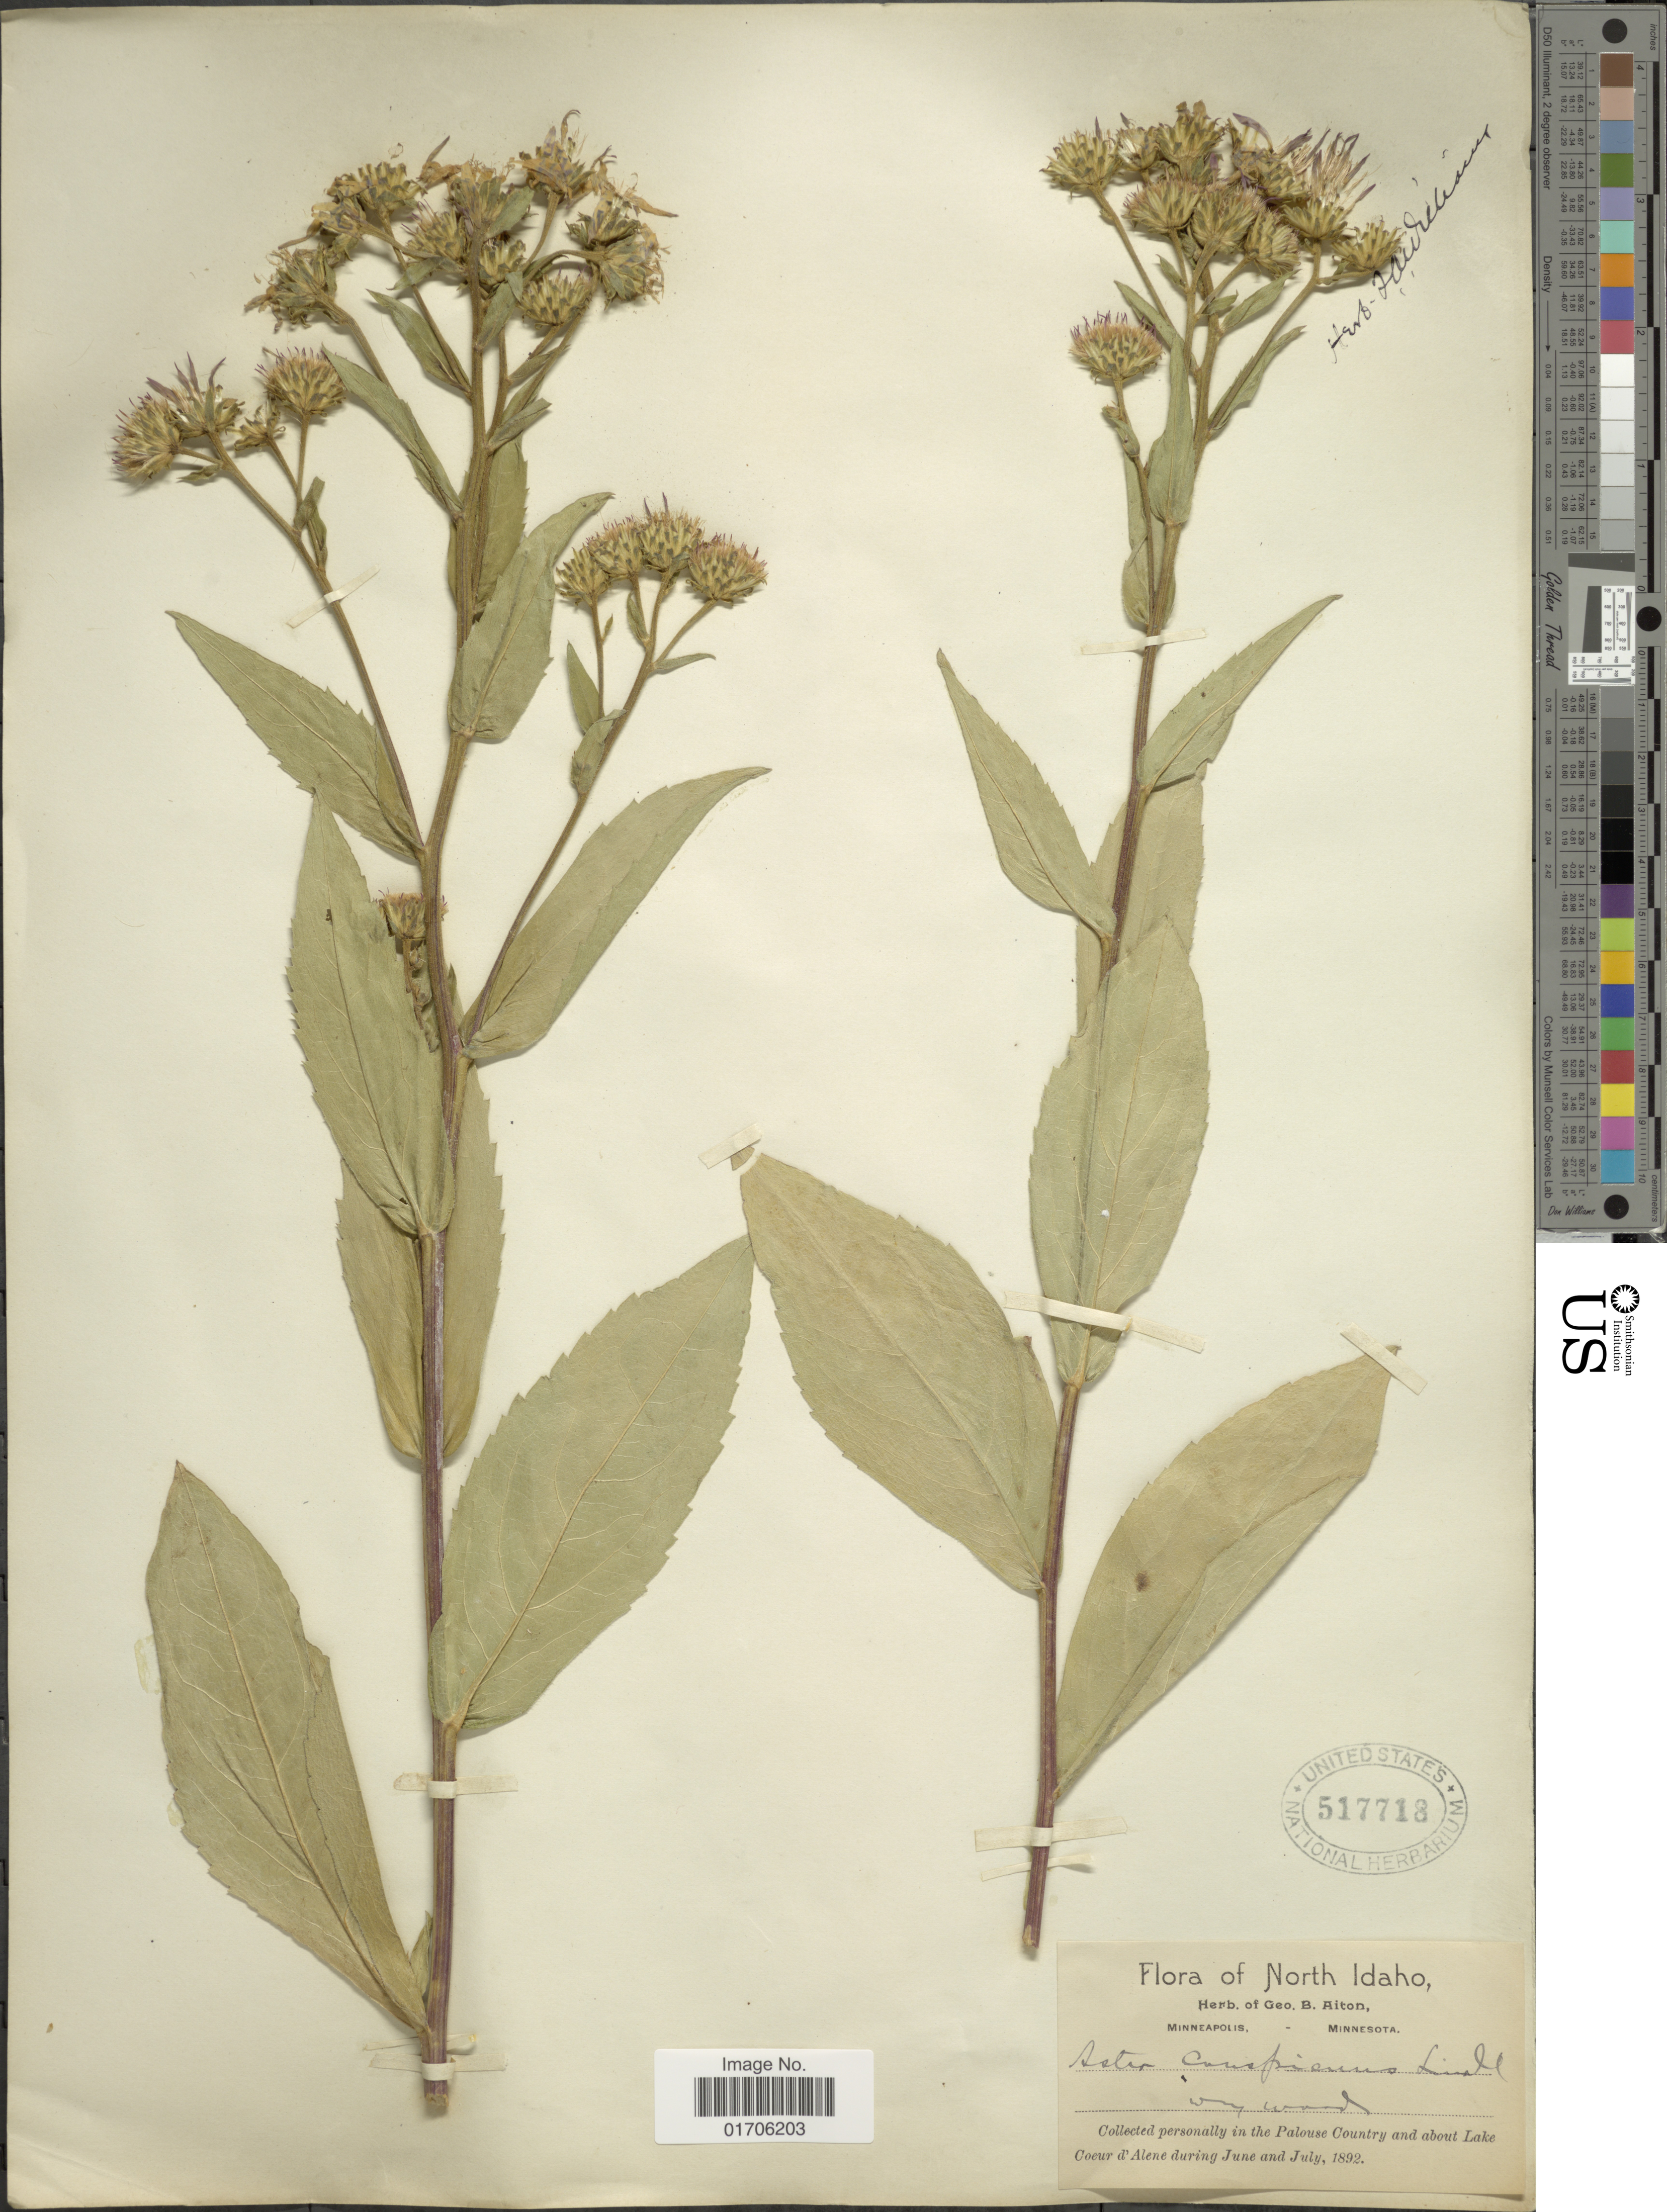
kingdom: Plantae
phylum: Tracheophyta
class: Magnoliopsida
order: Asterales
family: Asteraceae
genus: Eurybia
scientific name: Eurybia conspicua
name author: (Lindl.) G.L. Nesom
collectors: ex herb. Geo. B. Aiton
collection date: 1892-06/1892-07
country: United States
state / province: Idaho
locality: North Idaho. Palouse Country and about Lake Coeur d'Alene.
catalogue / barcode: US 517718